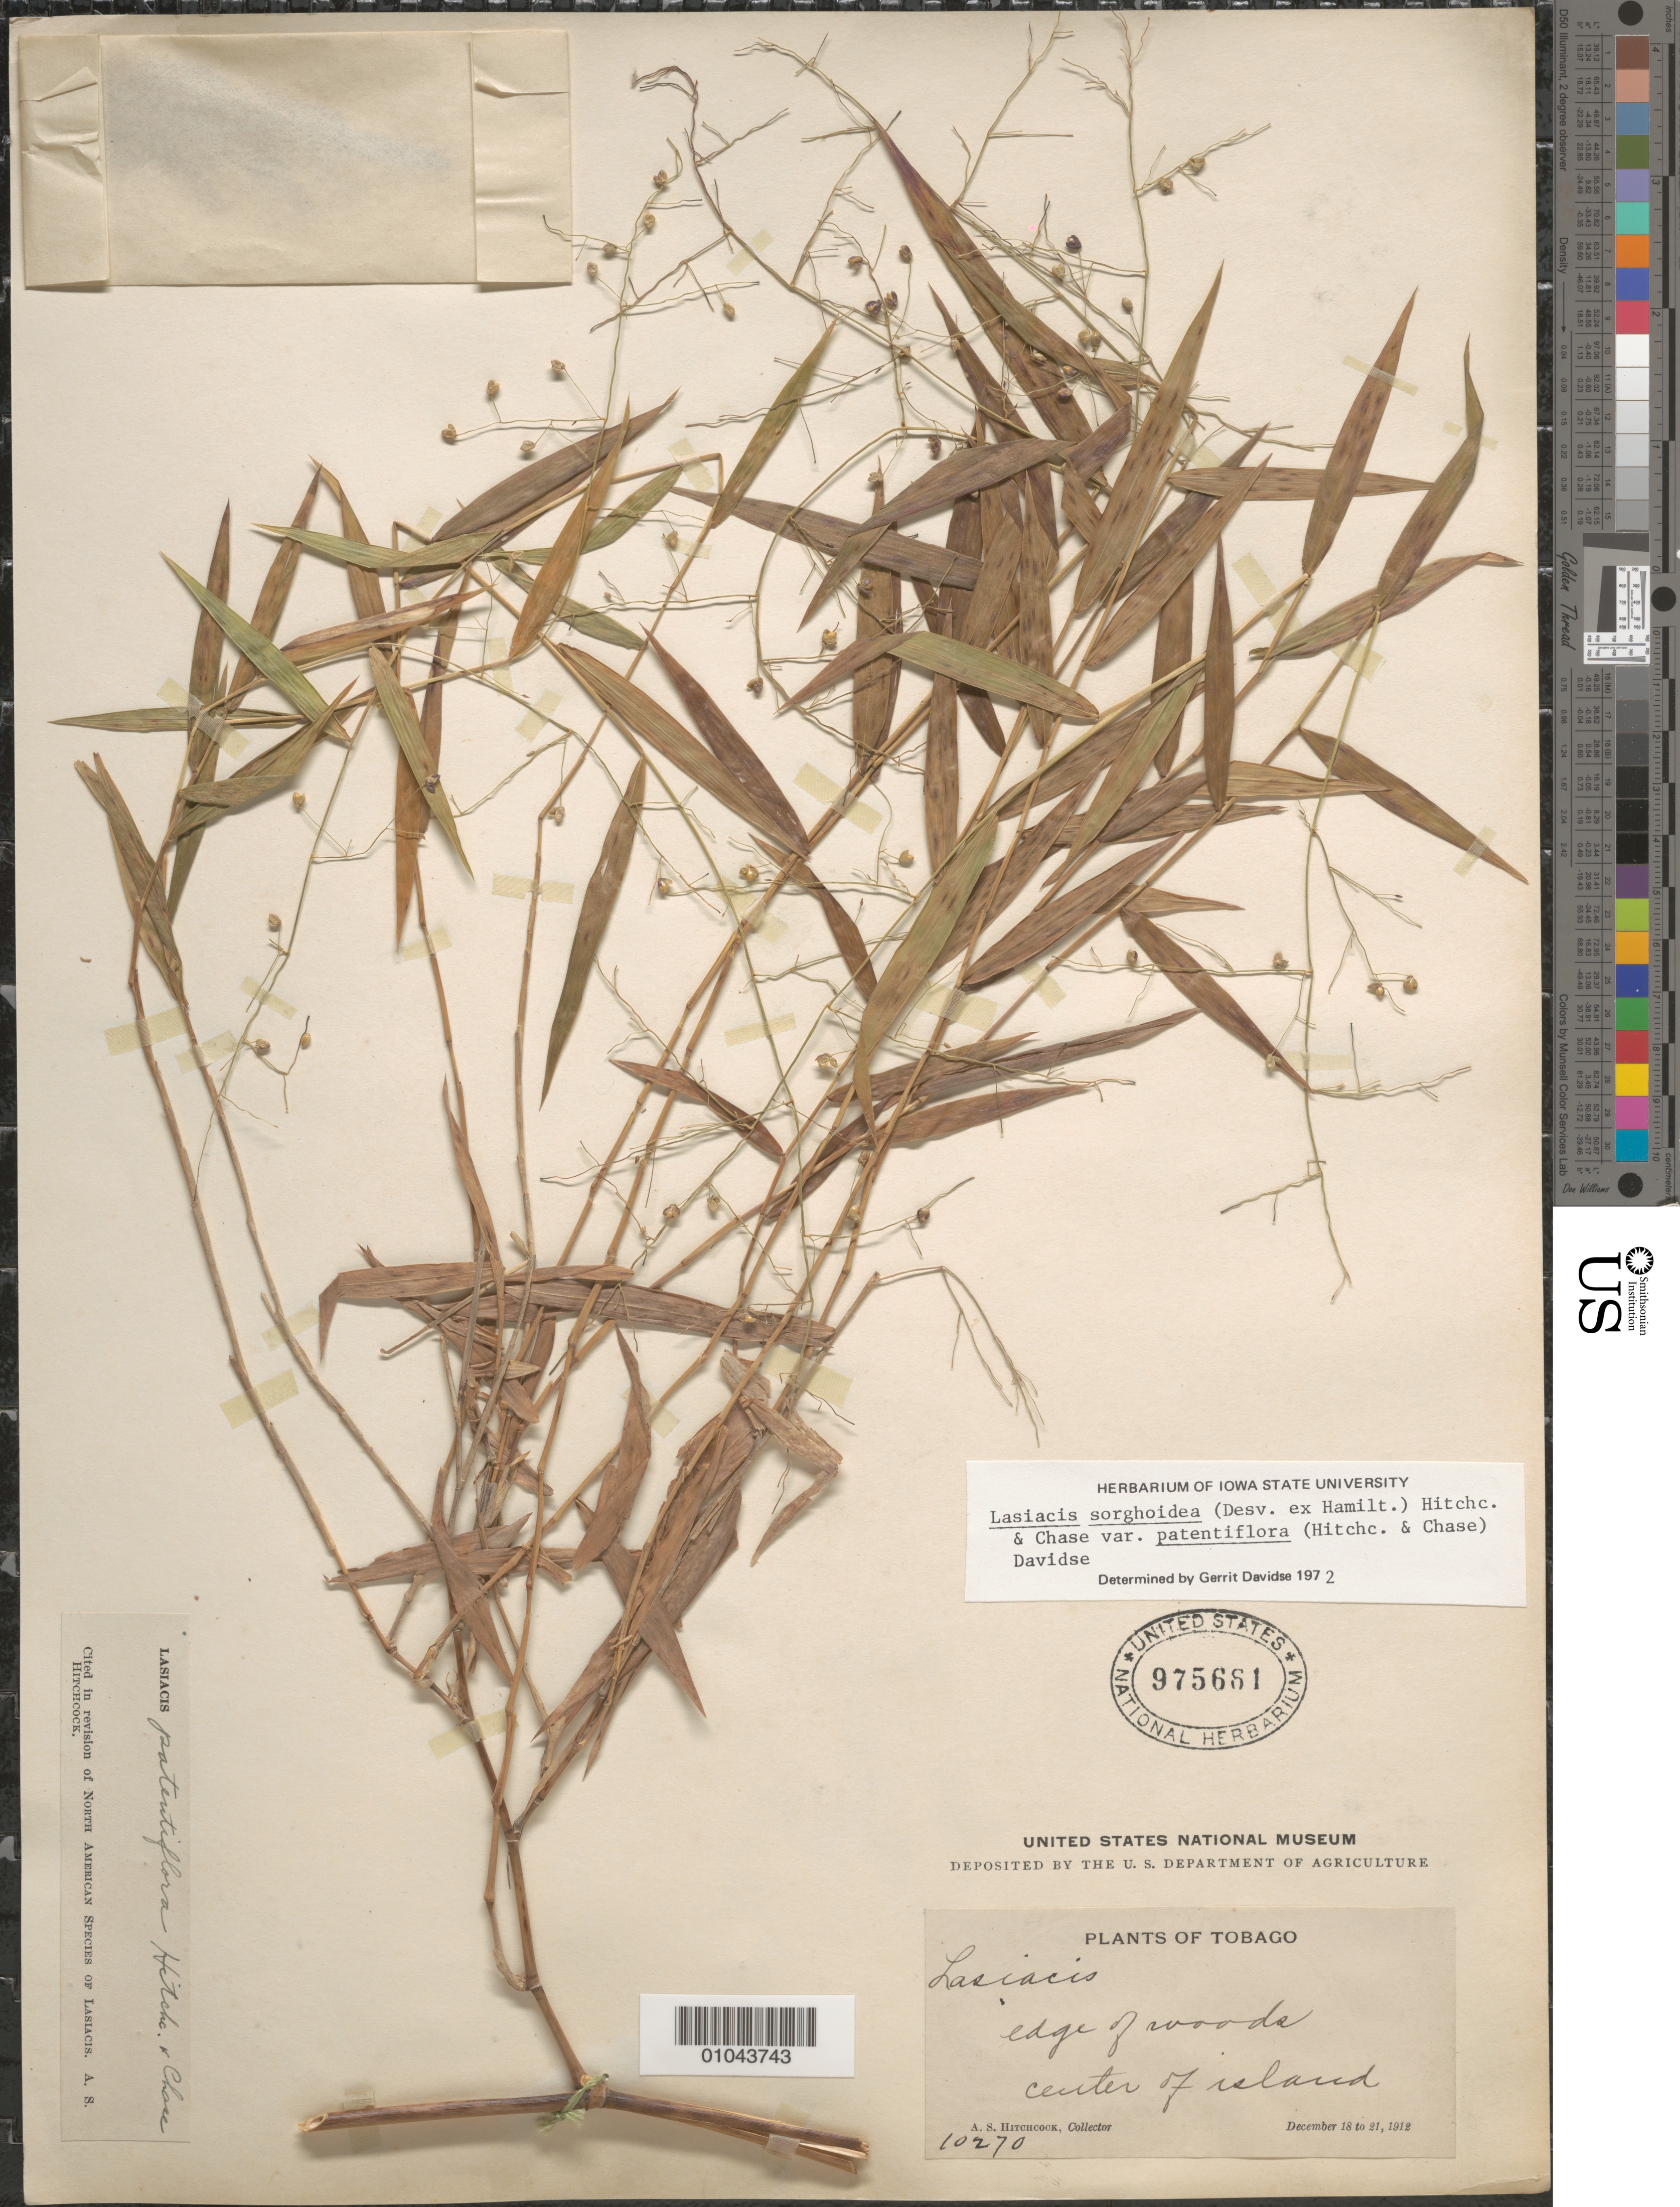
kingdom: Plantae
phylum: Tracheophyta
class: Liliopsida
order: Poales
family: Poaceae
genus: Lasiacis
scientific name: Lasiacis sorghoidea var. patentiflora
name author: (Hitchc. & Chase) Davidse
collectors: A. S. Hitchcock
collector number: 10270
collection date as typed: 18 Dec 1912 to 21 Dec 1912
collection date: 1912-12-18/1912-12-21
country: Trinidad and Tobago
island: Tobago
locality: edge of woods, center of island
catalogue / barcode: US 975661